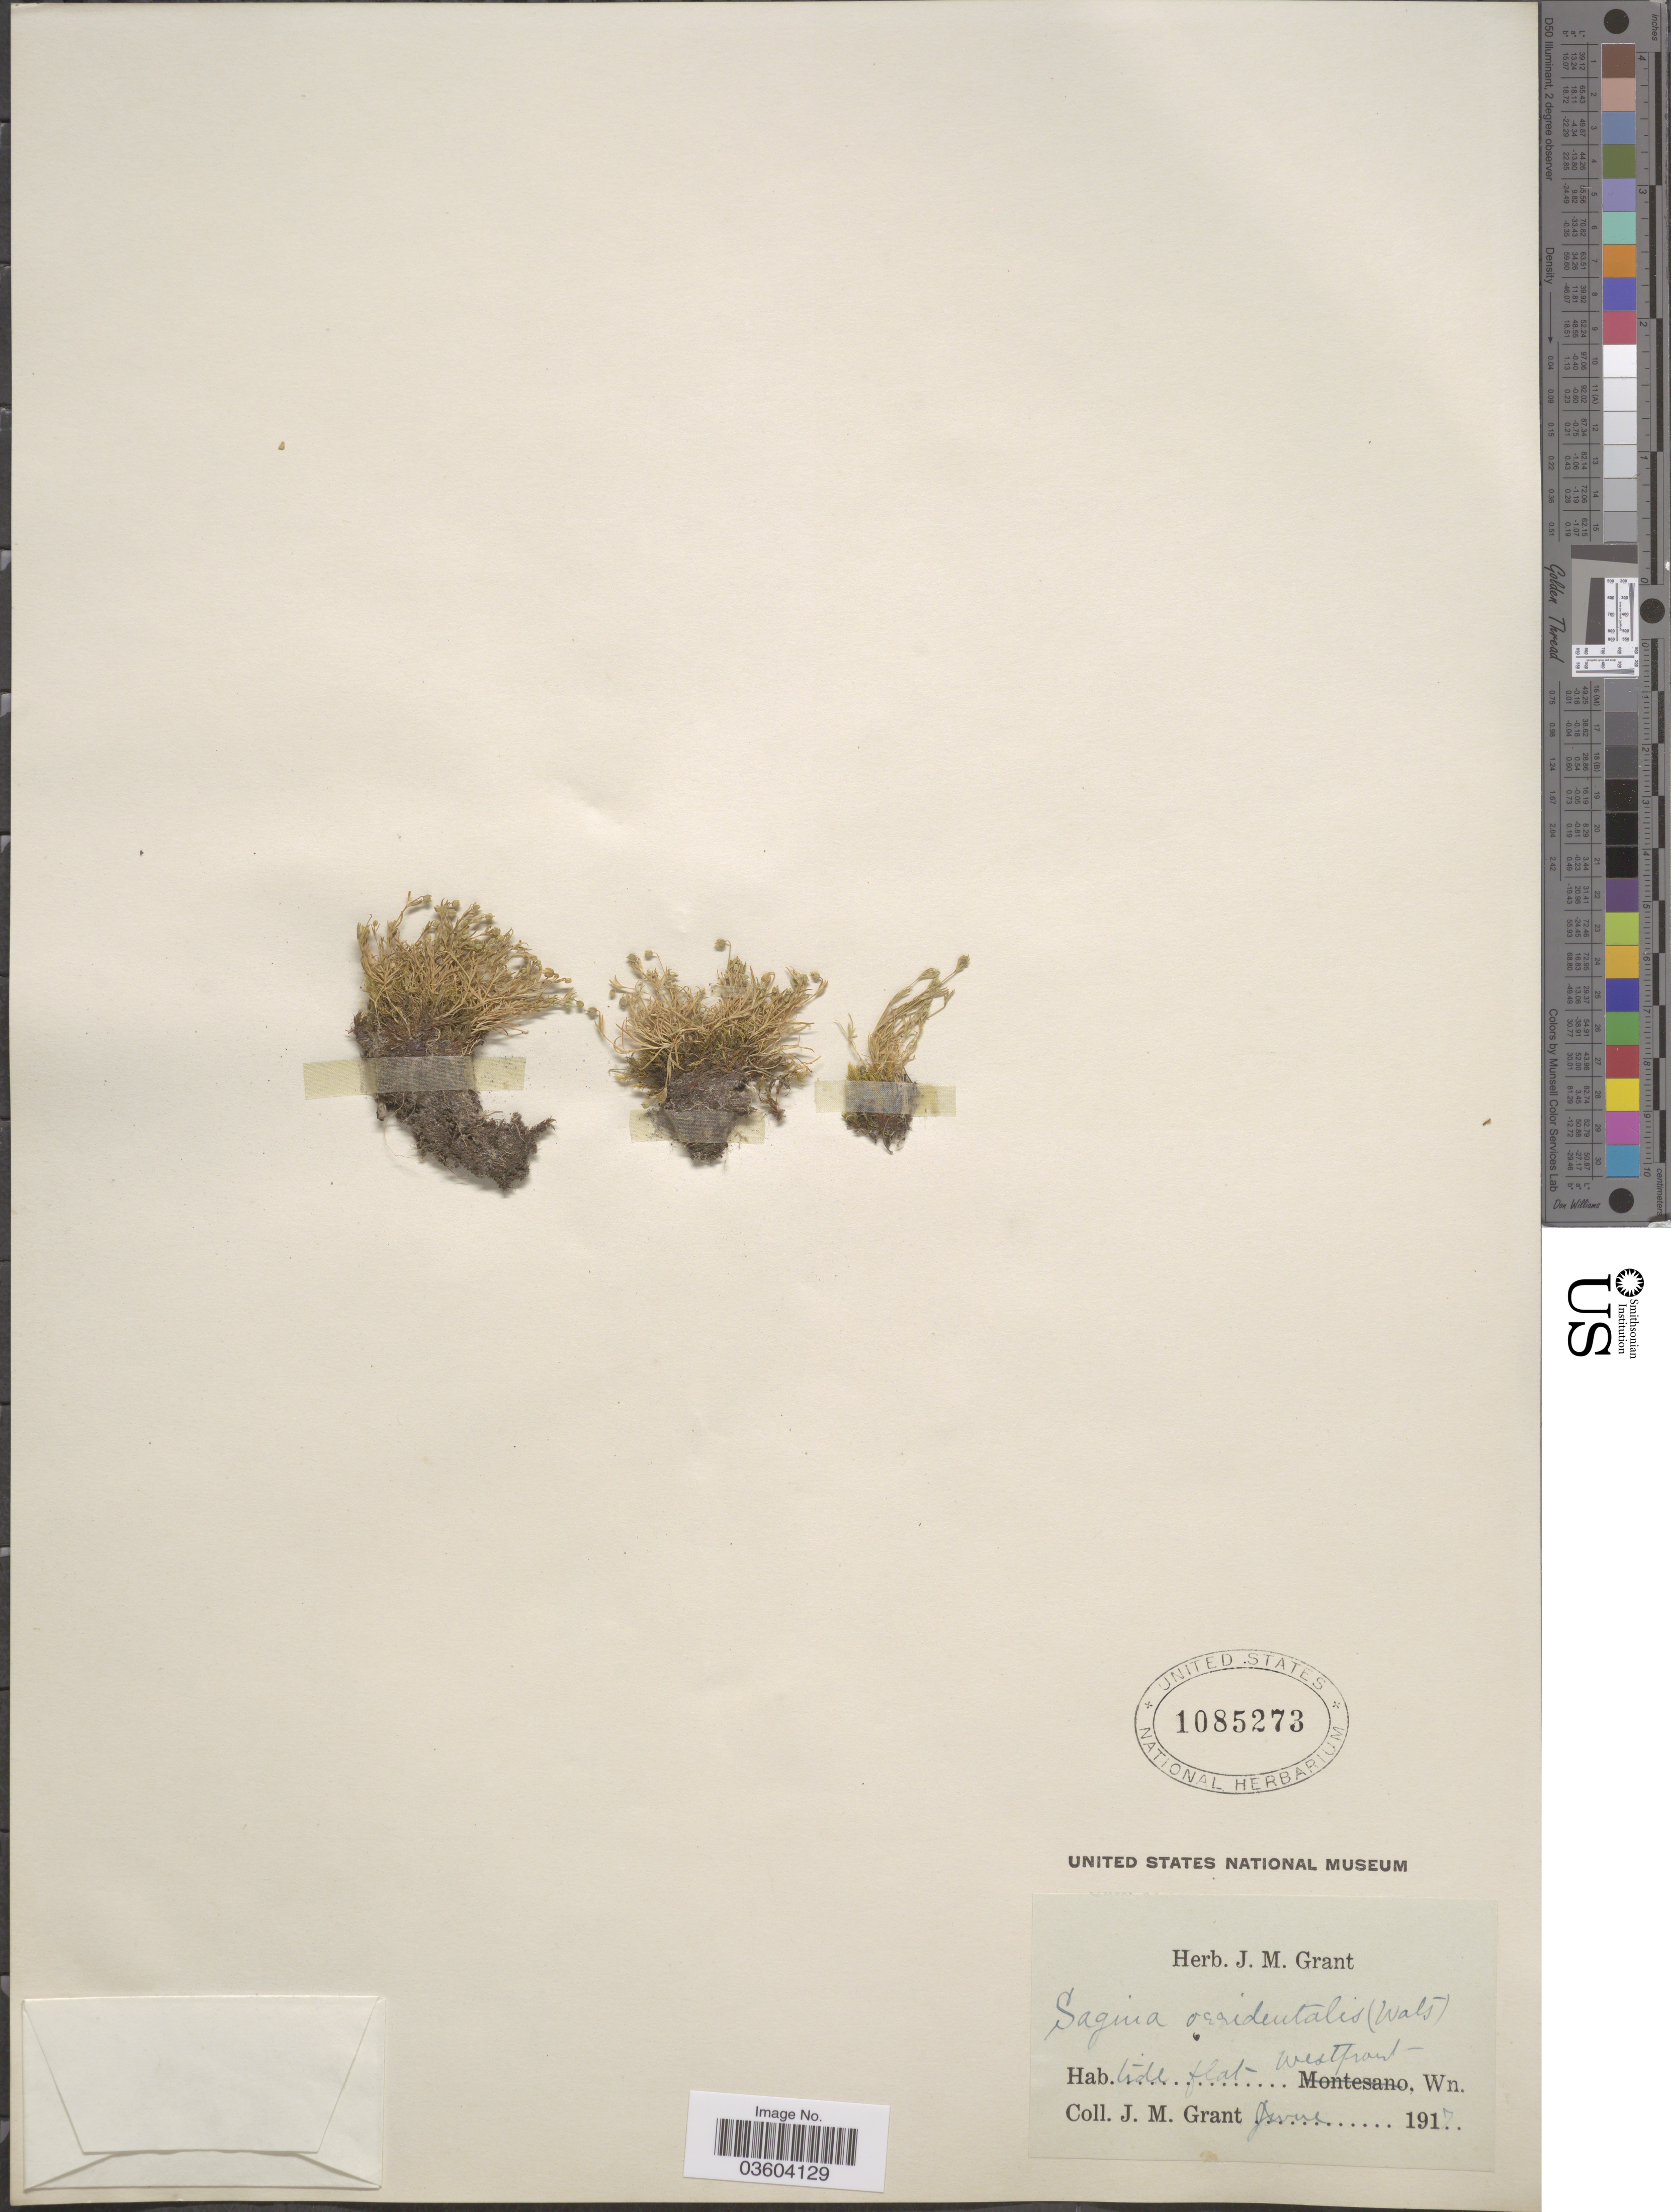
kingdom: Plantae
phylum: Tracheophyta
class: Magnoliopsida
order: Caryophyllales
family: Caryophyllaceae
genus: Sagina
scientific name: Sagina occidentalis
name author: S. Watson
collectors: J. M. Grant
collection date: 1917-06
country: United States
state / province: Wisconsin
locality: Tide flat, westfront.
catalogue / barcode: US 1085273